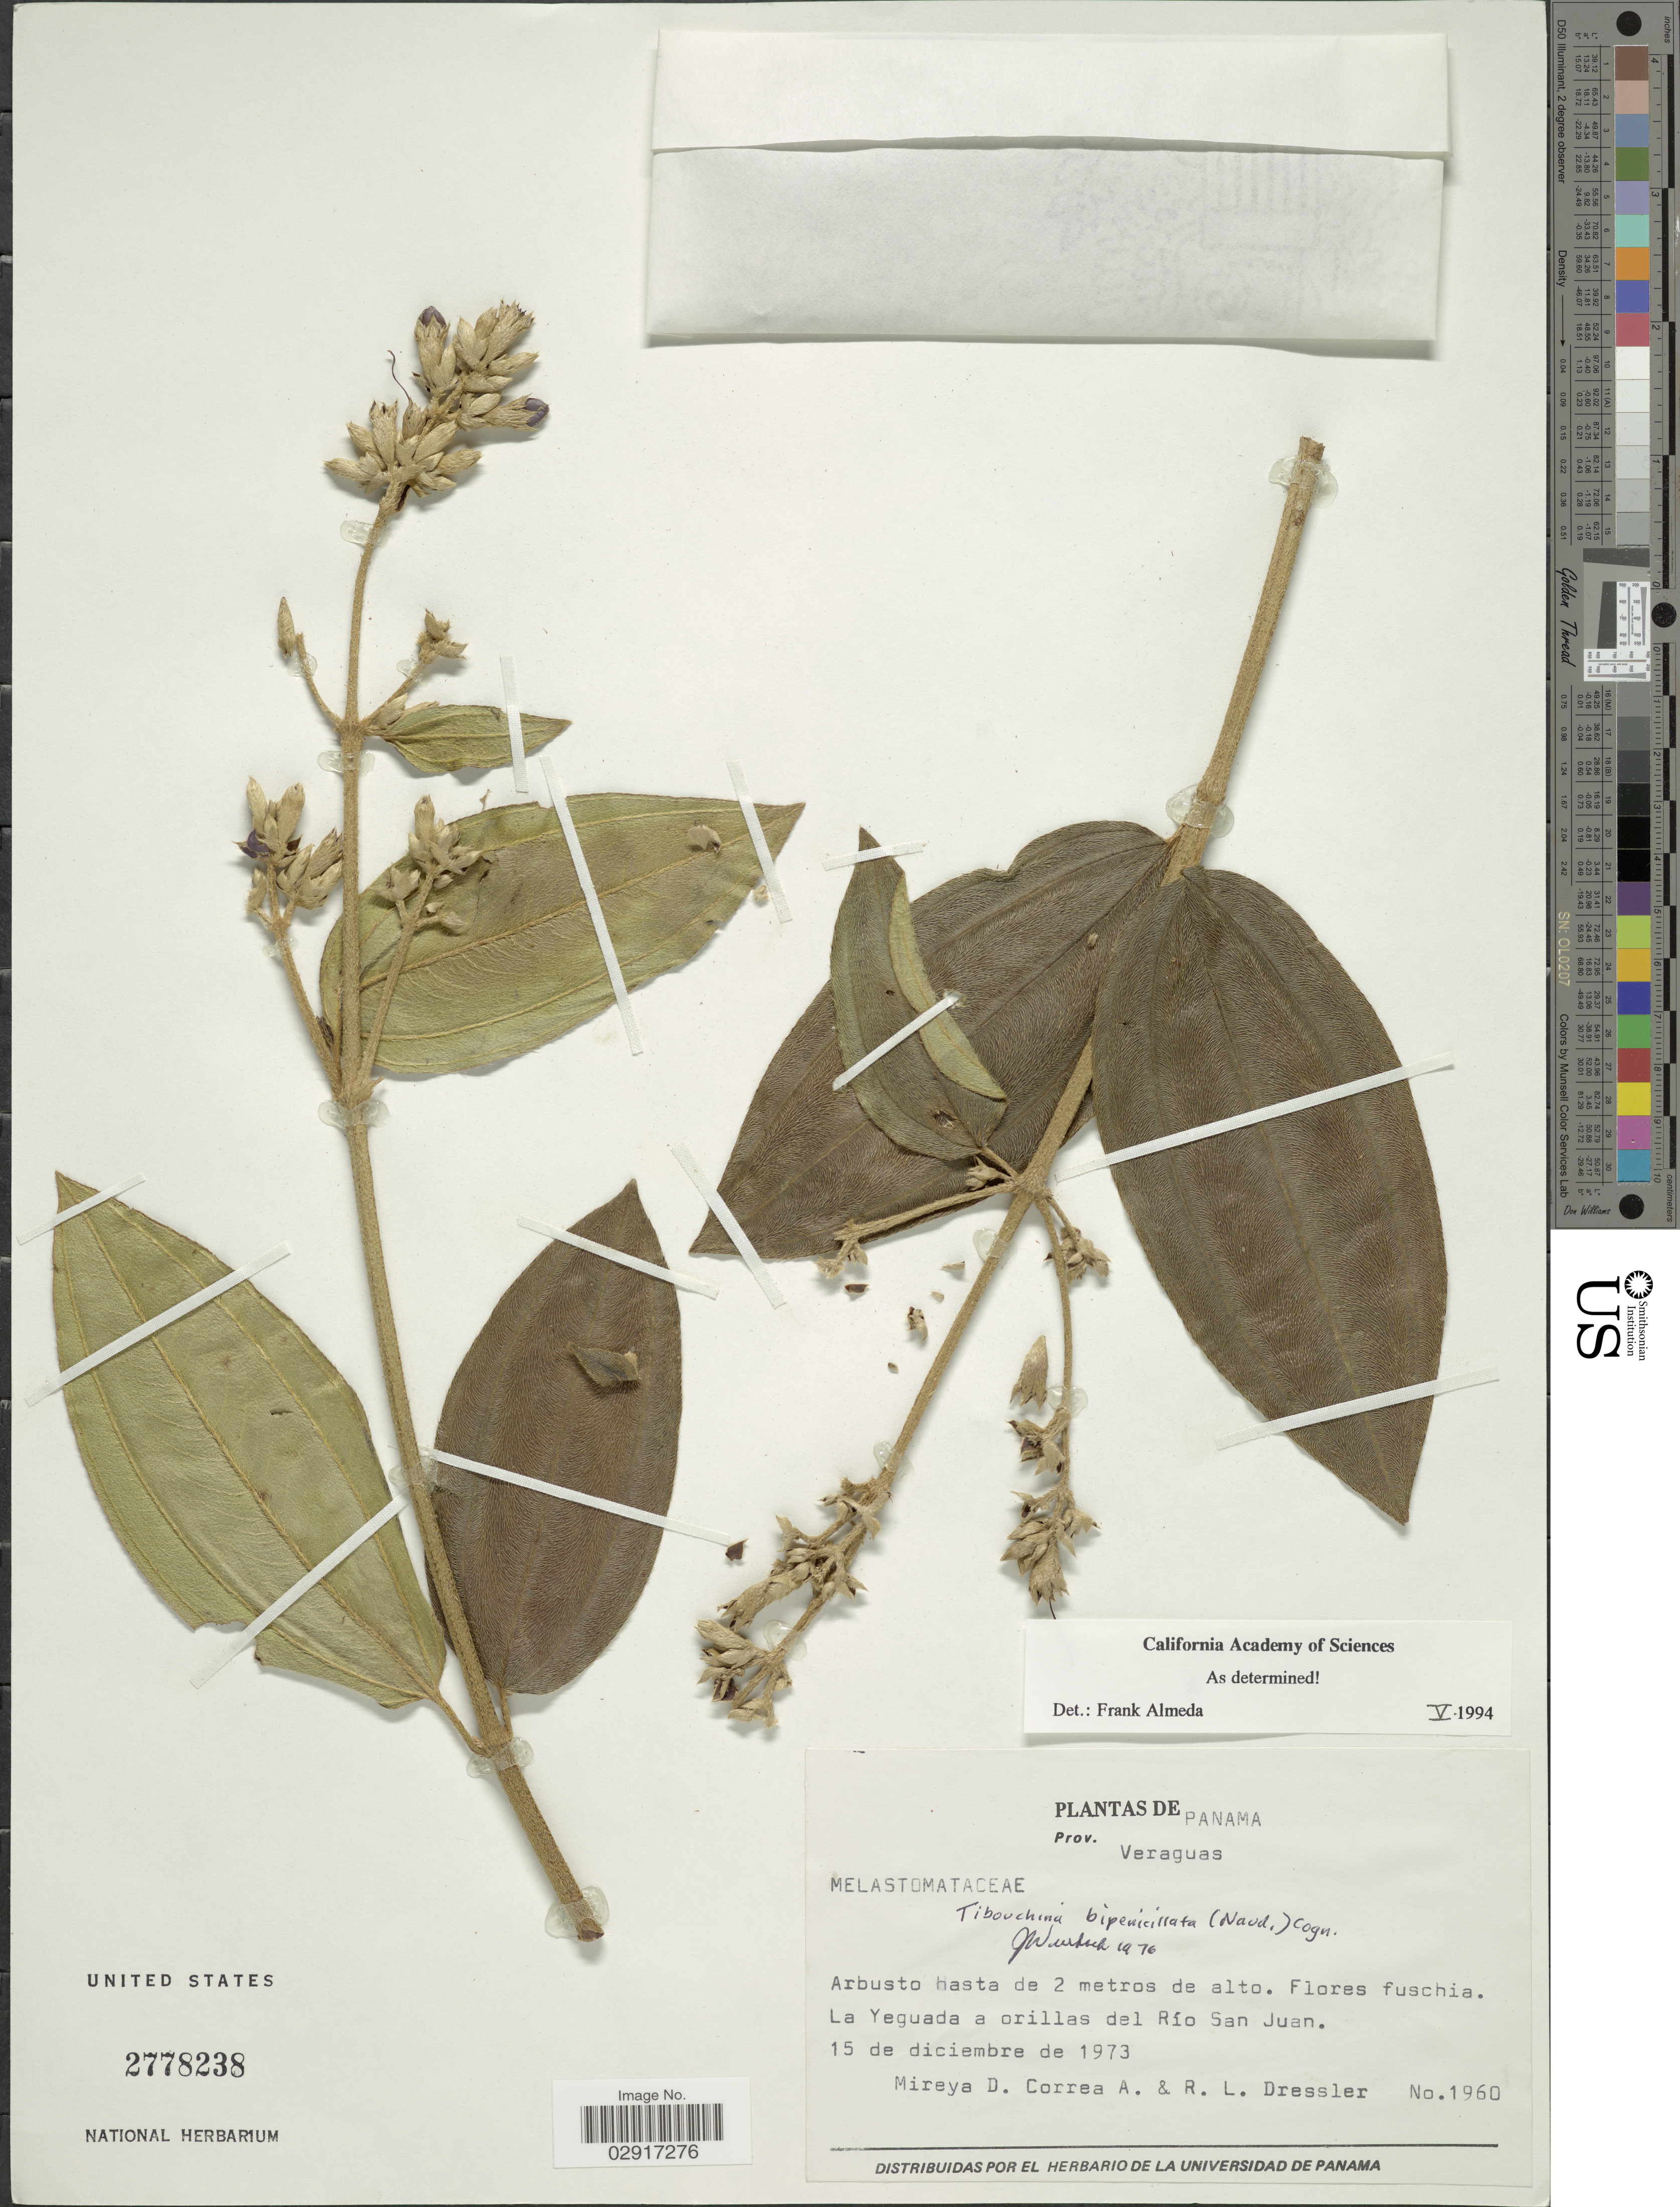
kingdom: Plantae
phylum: Tracheophyta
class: Magnoliopsida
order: Myrtales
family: Melastomataceae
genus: Tibouchina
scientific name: Tibouchina bipenicillata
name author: (Naudin) Cogn.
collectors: M. D. Corrêa-A. & R. Dressler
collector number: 1960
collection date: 1973-12-15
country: Panama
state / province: Veraguas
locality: La Yeguada a orillas del Río San Juan.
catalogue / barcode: US 2778238